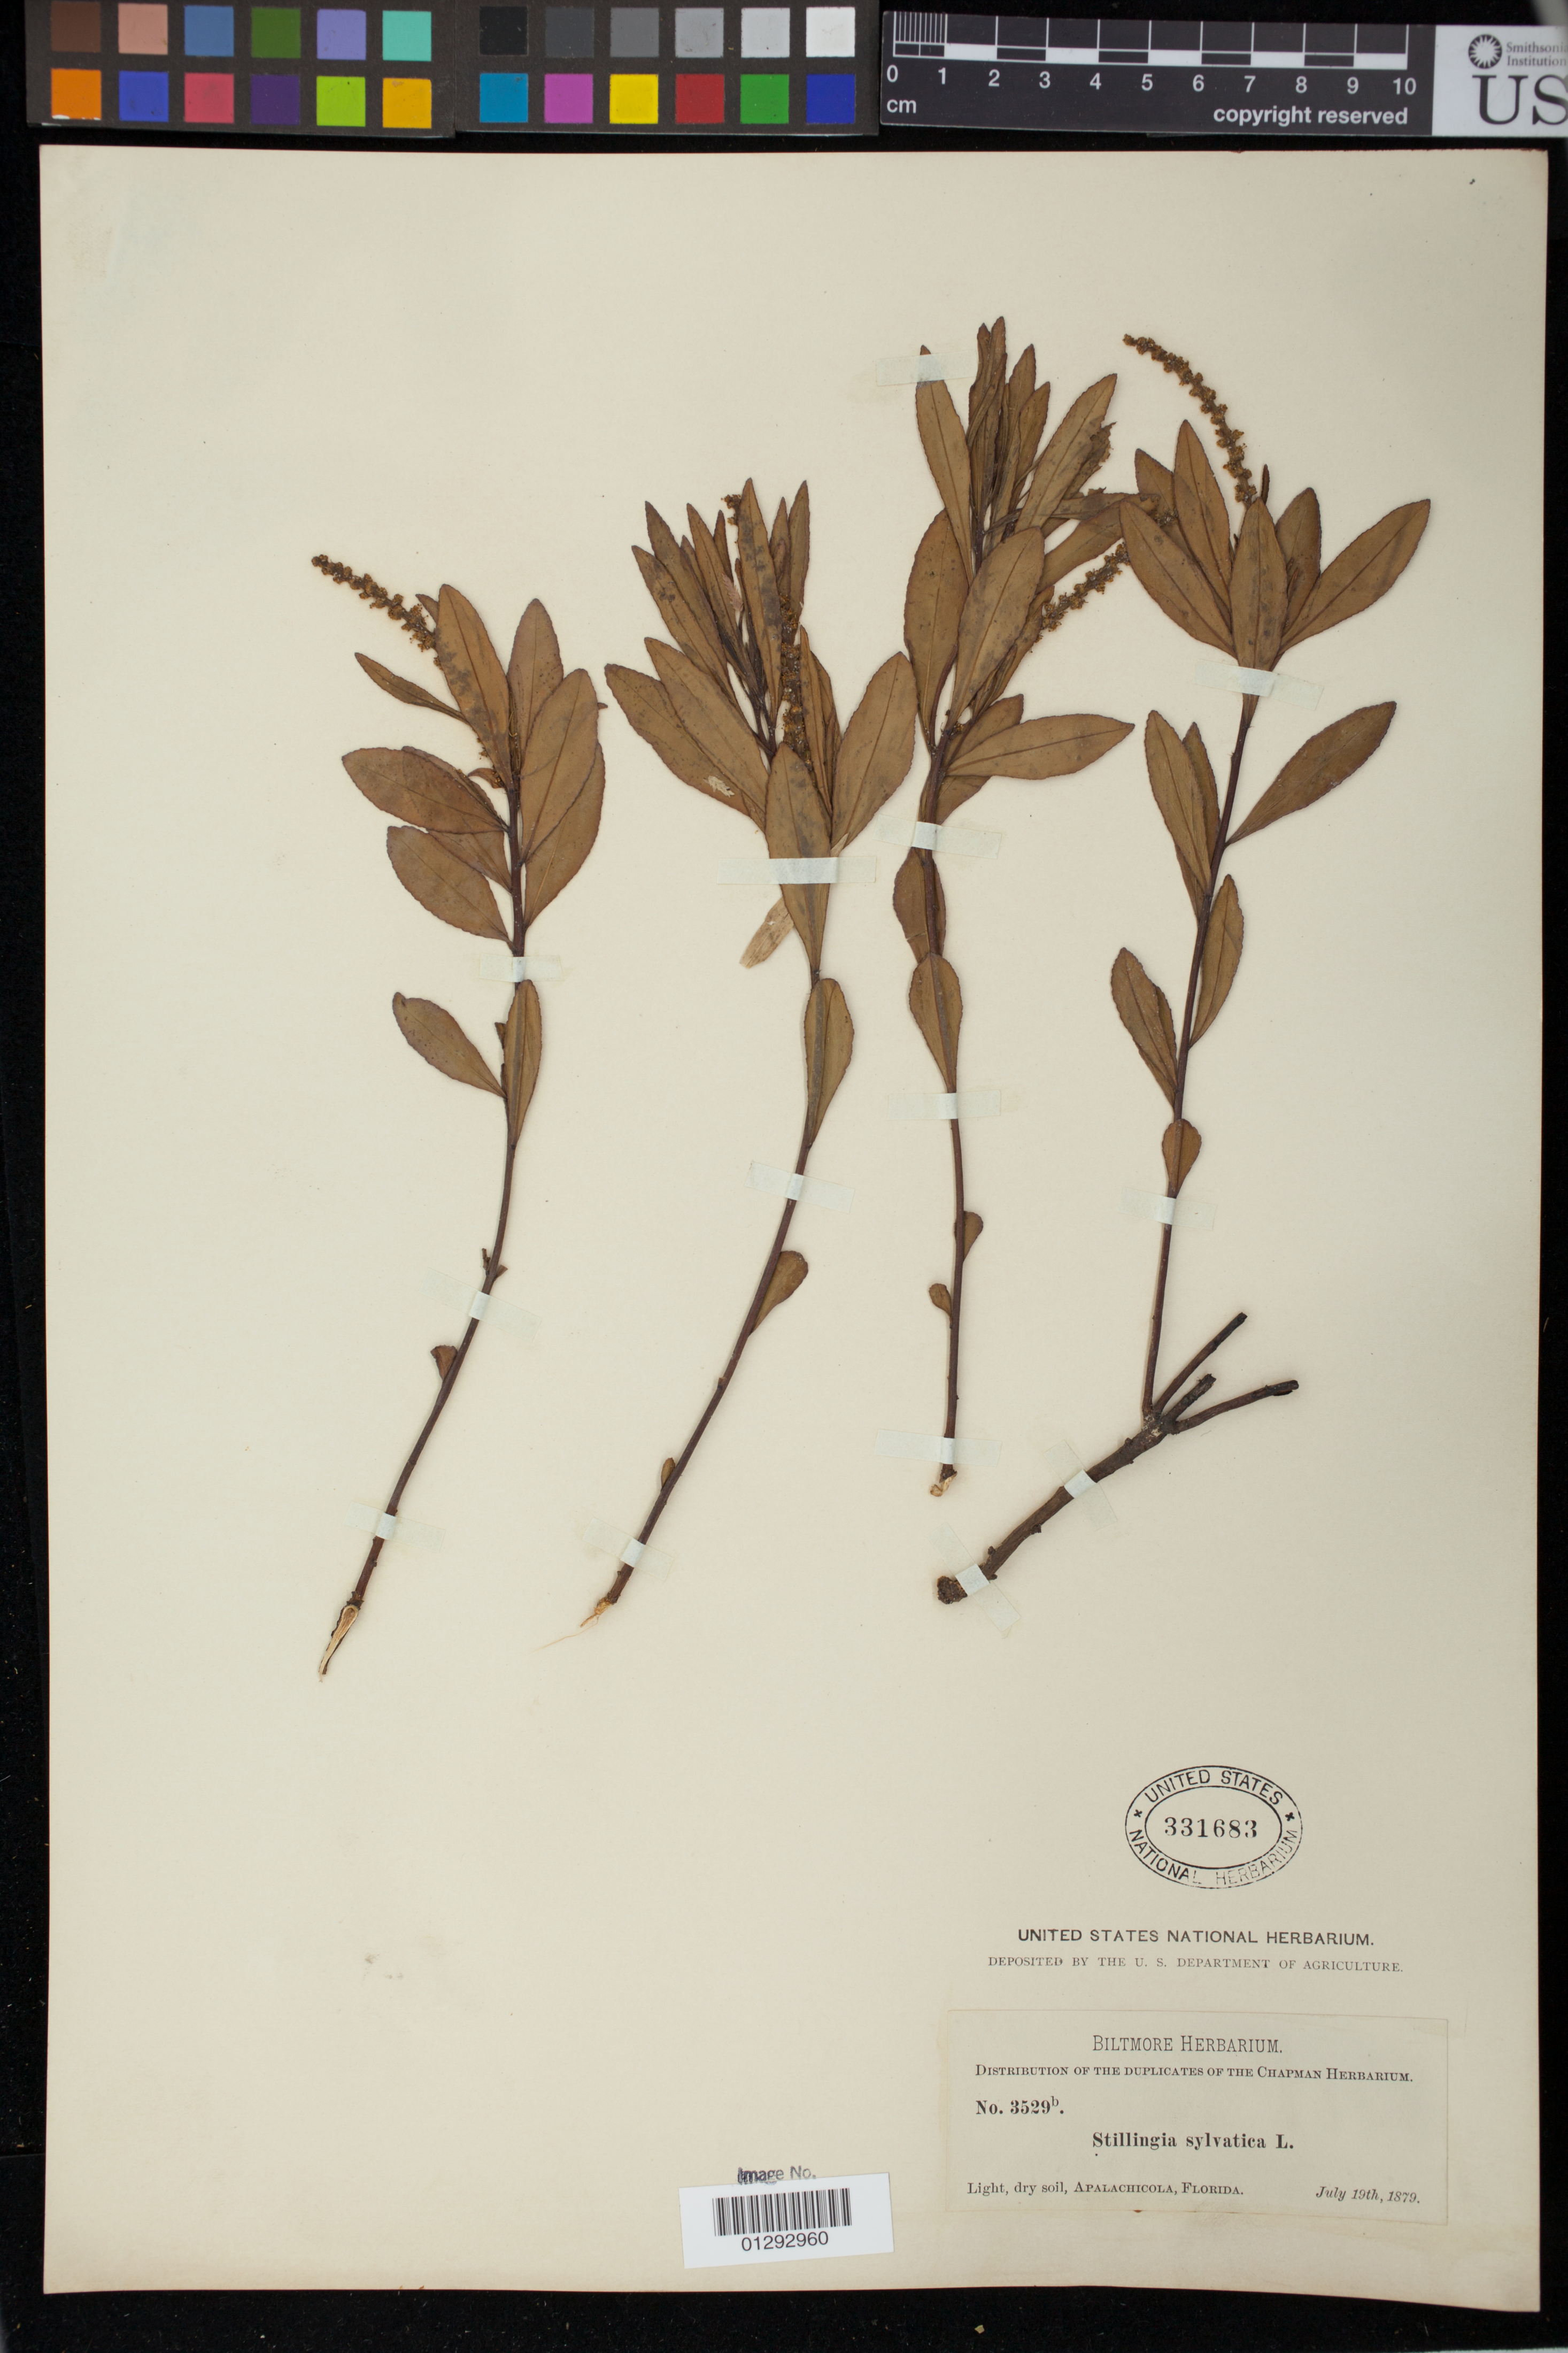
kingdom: Plantae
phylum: Tracheophyta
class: Magnoliopsida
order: Malpighiales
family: Euphorbiaceae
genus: Stillingia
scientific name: Stillingia sylvatica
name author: L.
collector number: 3529b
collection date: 1879-07-19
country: United States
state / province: Florida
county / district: Franklin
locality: Apalachicola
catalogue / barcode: US 331683